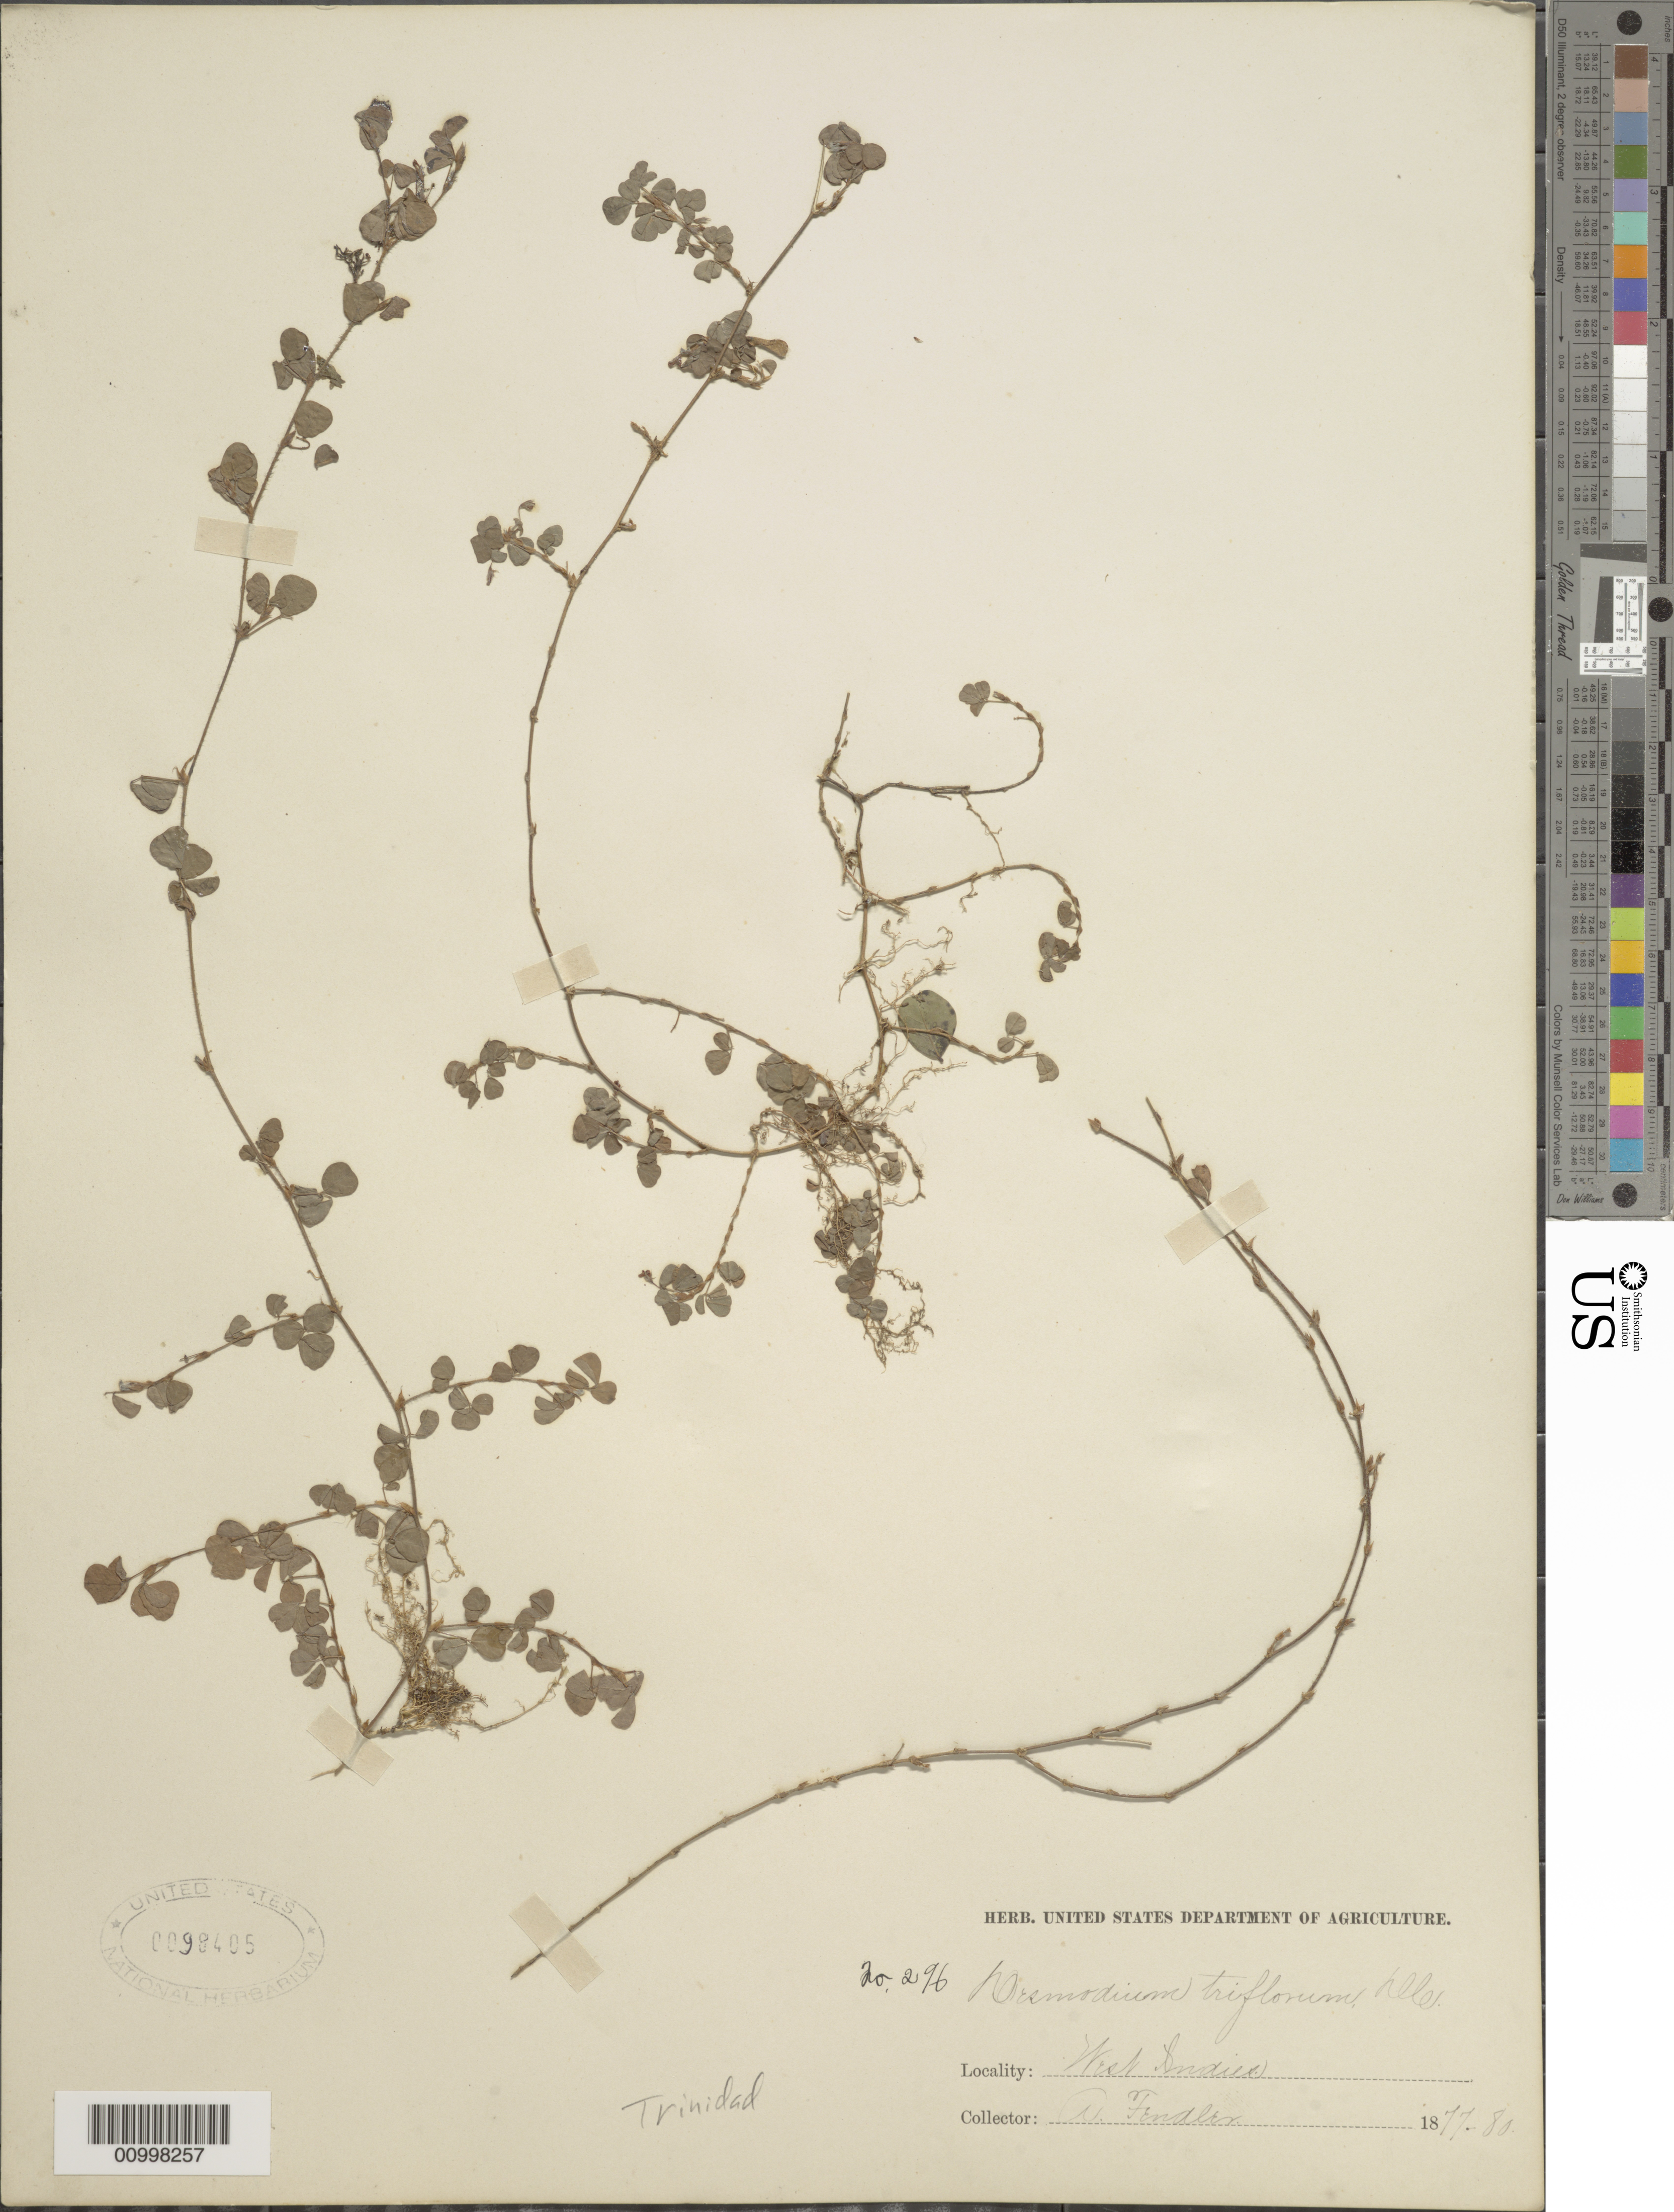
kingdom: Plantae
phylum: Tracheophyta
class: Magnoliopsida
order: Fabales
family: Fabaceae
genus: Grona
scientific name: Grona triflora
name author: (L.) H. Ohashi & K. Ohashi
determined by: Strong, Mark T., (BOT), Smithsonian Institution - National Museum of Natural History (UNITED STATES)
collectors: A. Fendler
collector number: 20296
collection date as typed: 01 Jan 1877 to 31 Dec 1880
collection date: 1877-01-01/1880-12-31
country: Trinidad and Tobago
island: Trinidad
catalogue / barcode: US 98405